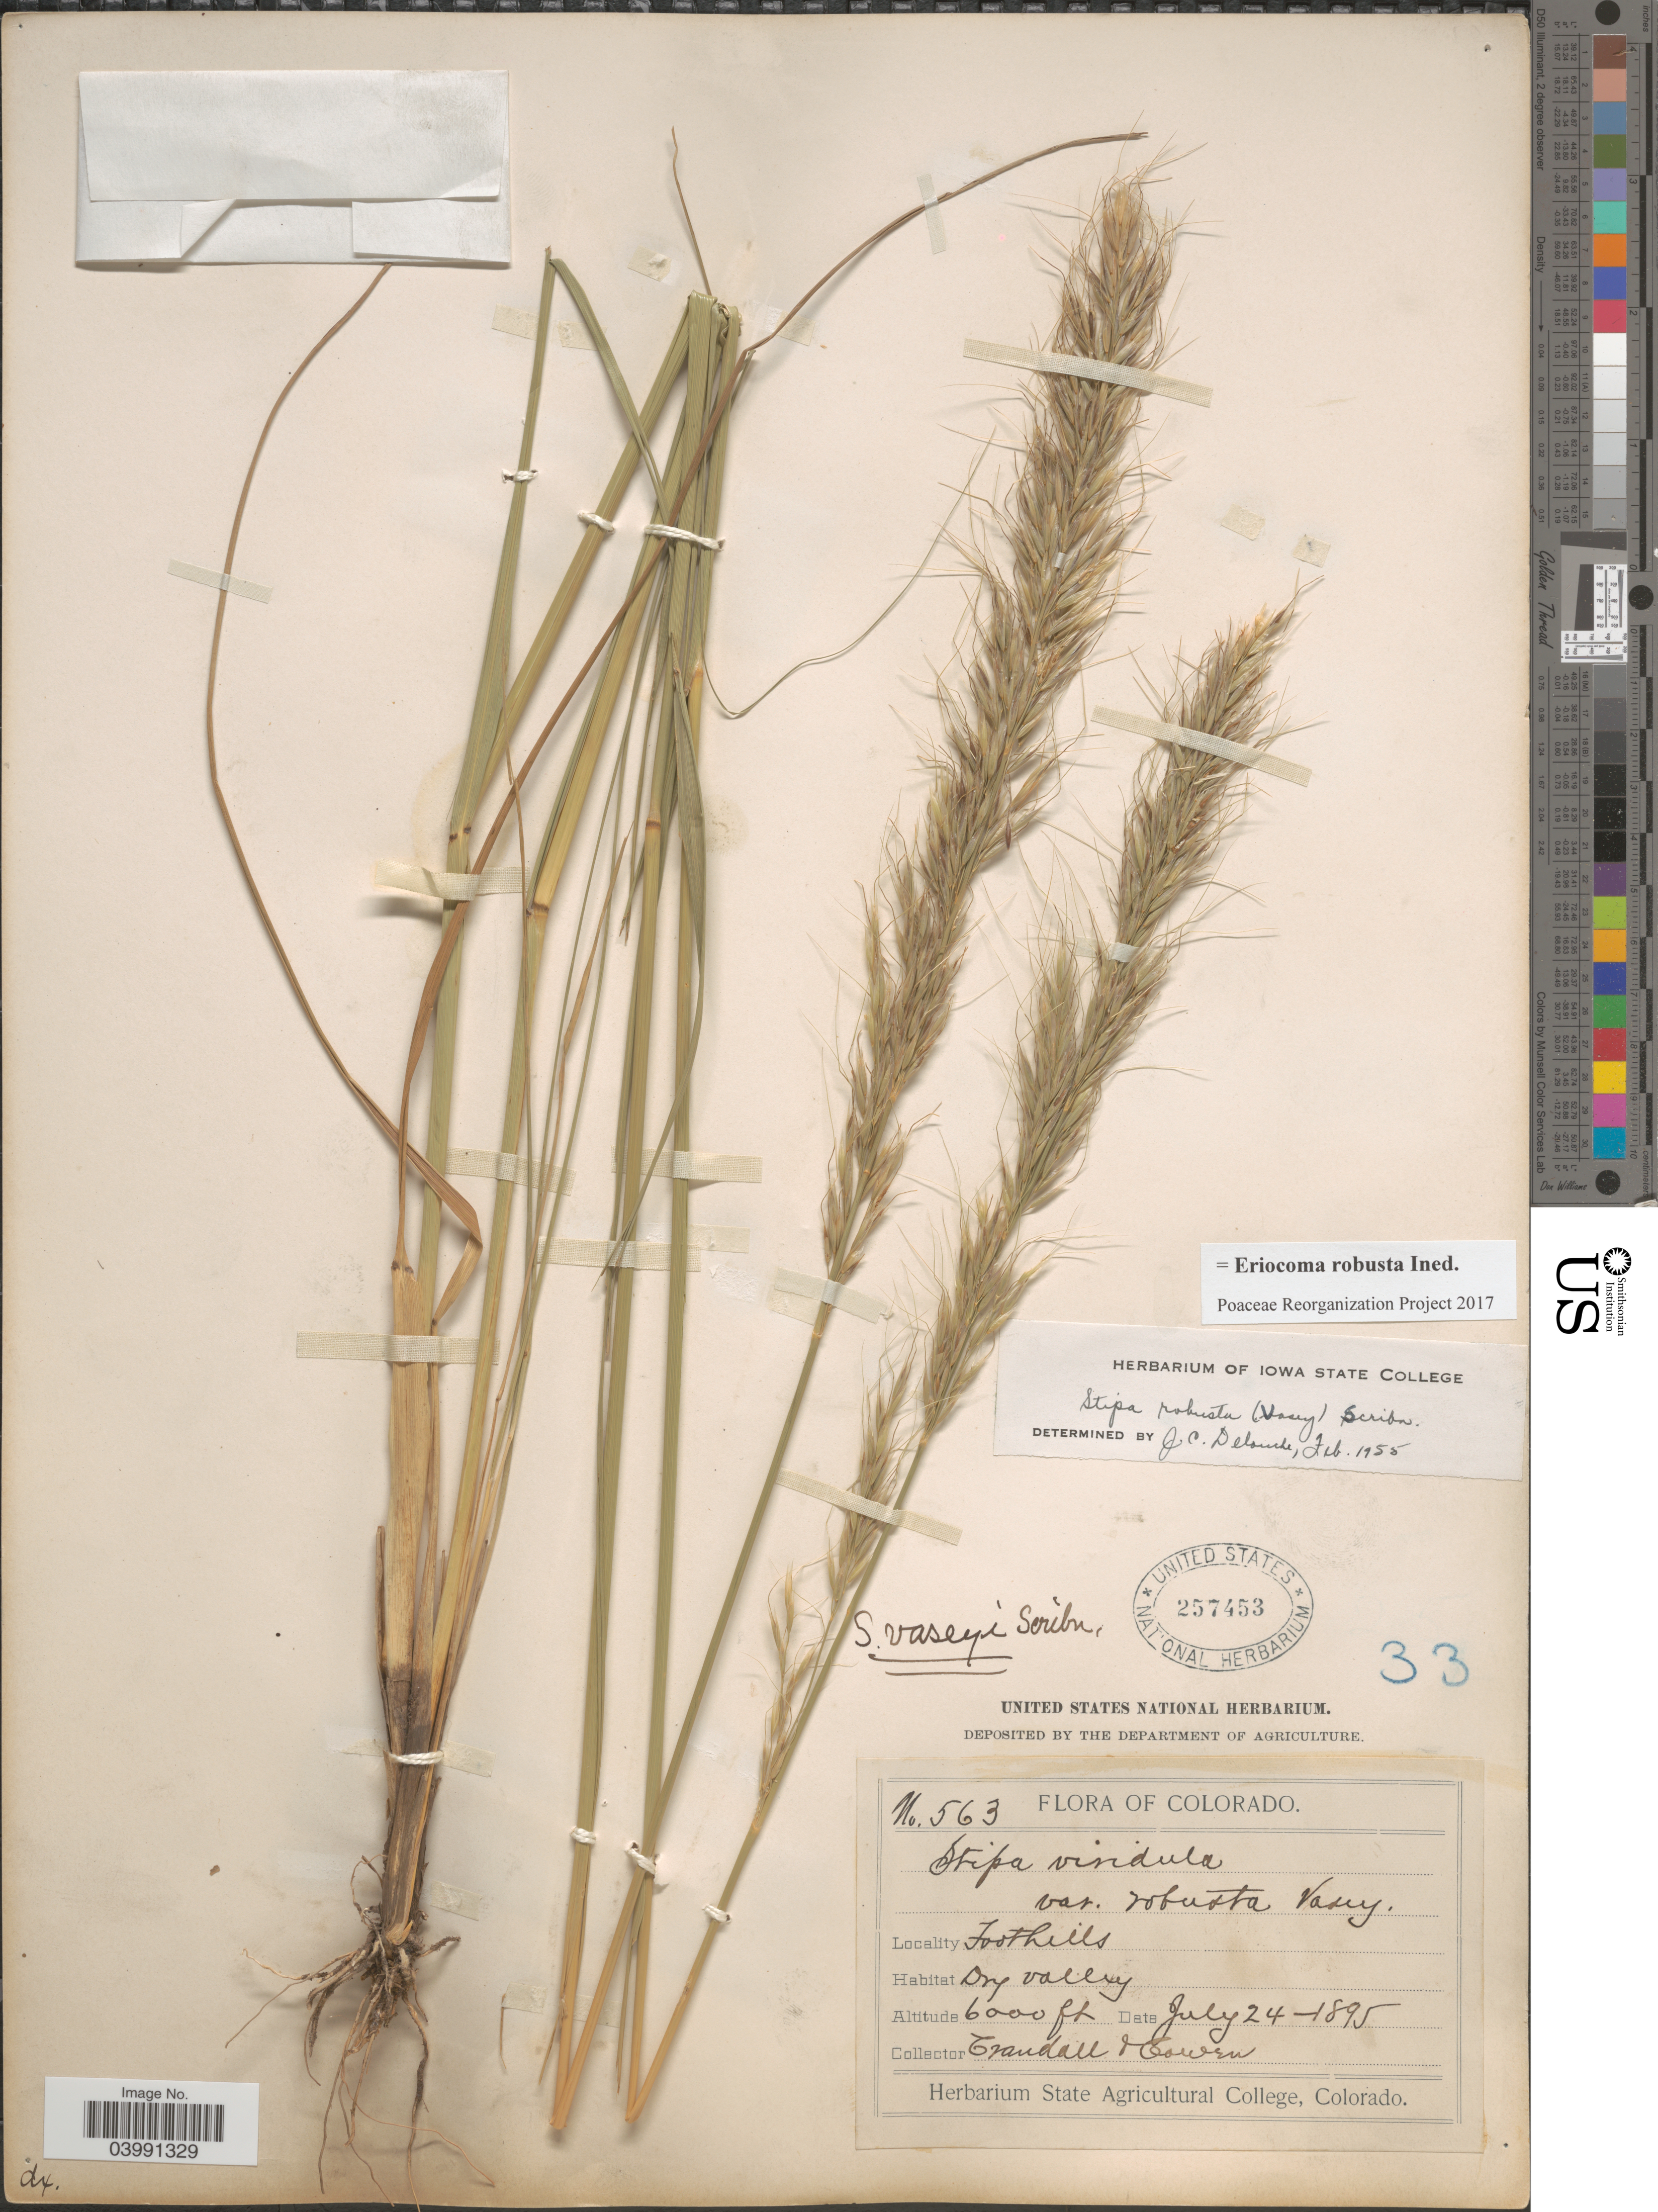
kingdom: Plantae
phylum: Tracheophyta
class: Liliopsida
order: Poales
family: Poaceae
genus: Eriocoma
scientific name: Eriocoma robusta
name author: (Vasey) Romasch.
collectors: -. Crandall & -. Cowen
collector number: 563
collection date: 1895-07-24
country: United States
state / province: Colorado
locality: Foothills.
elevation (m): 1829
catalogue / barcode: US 257453